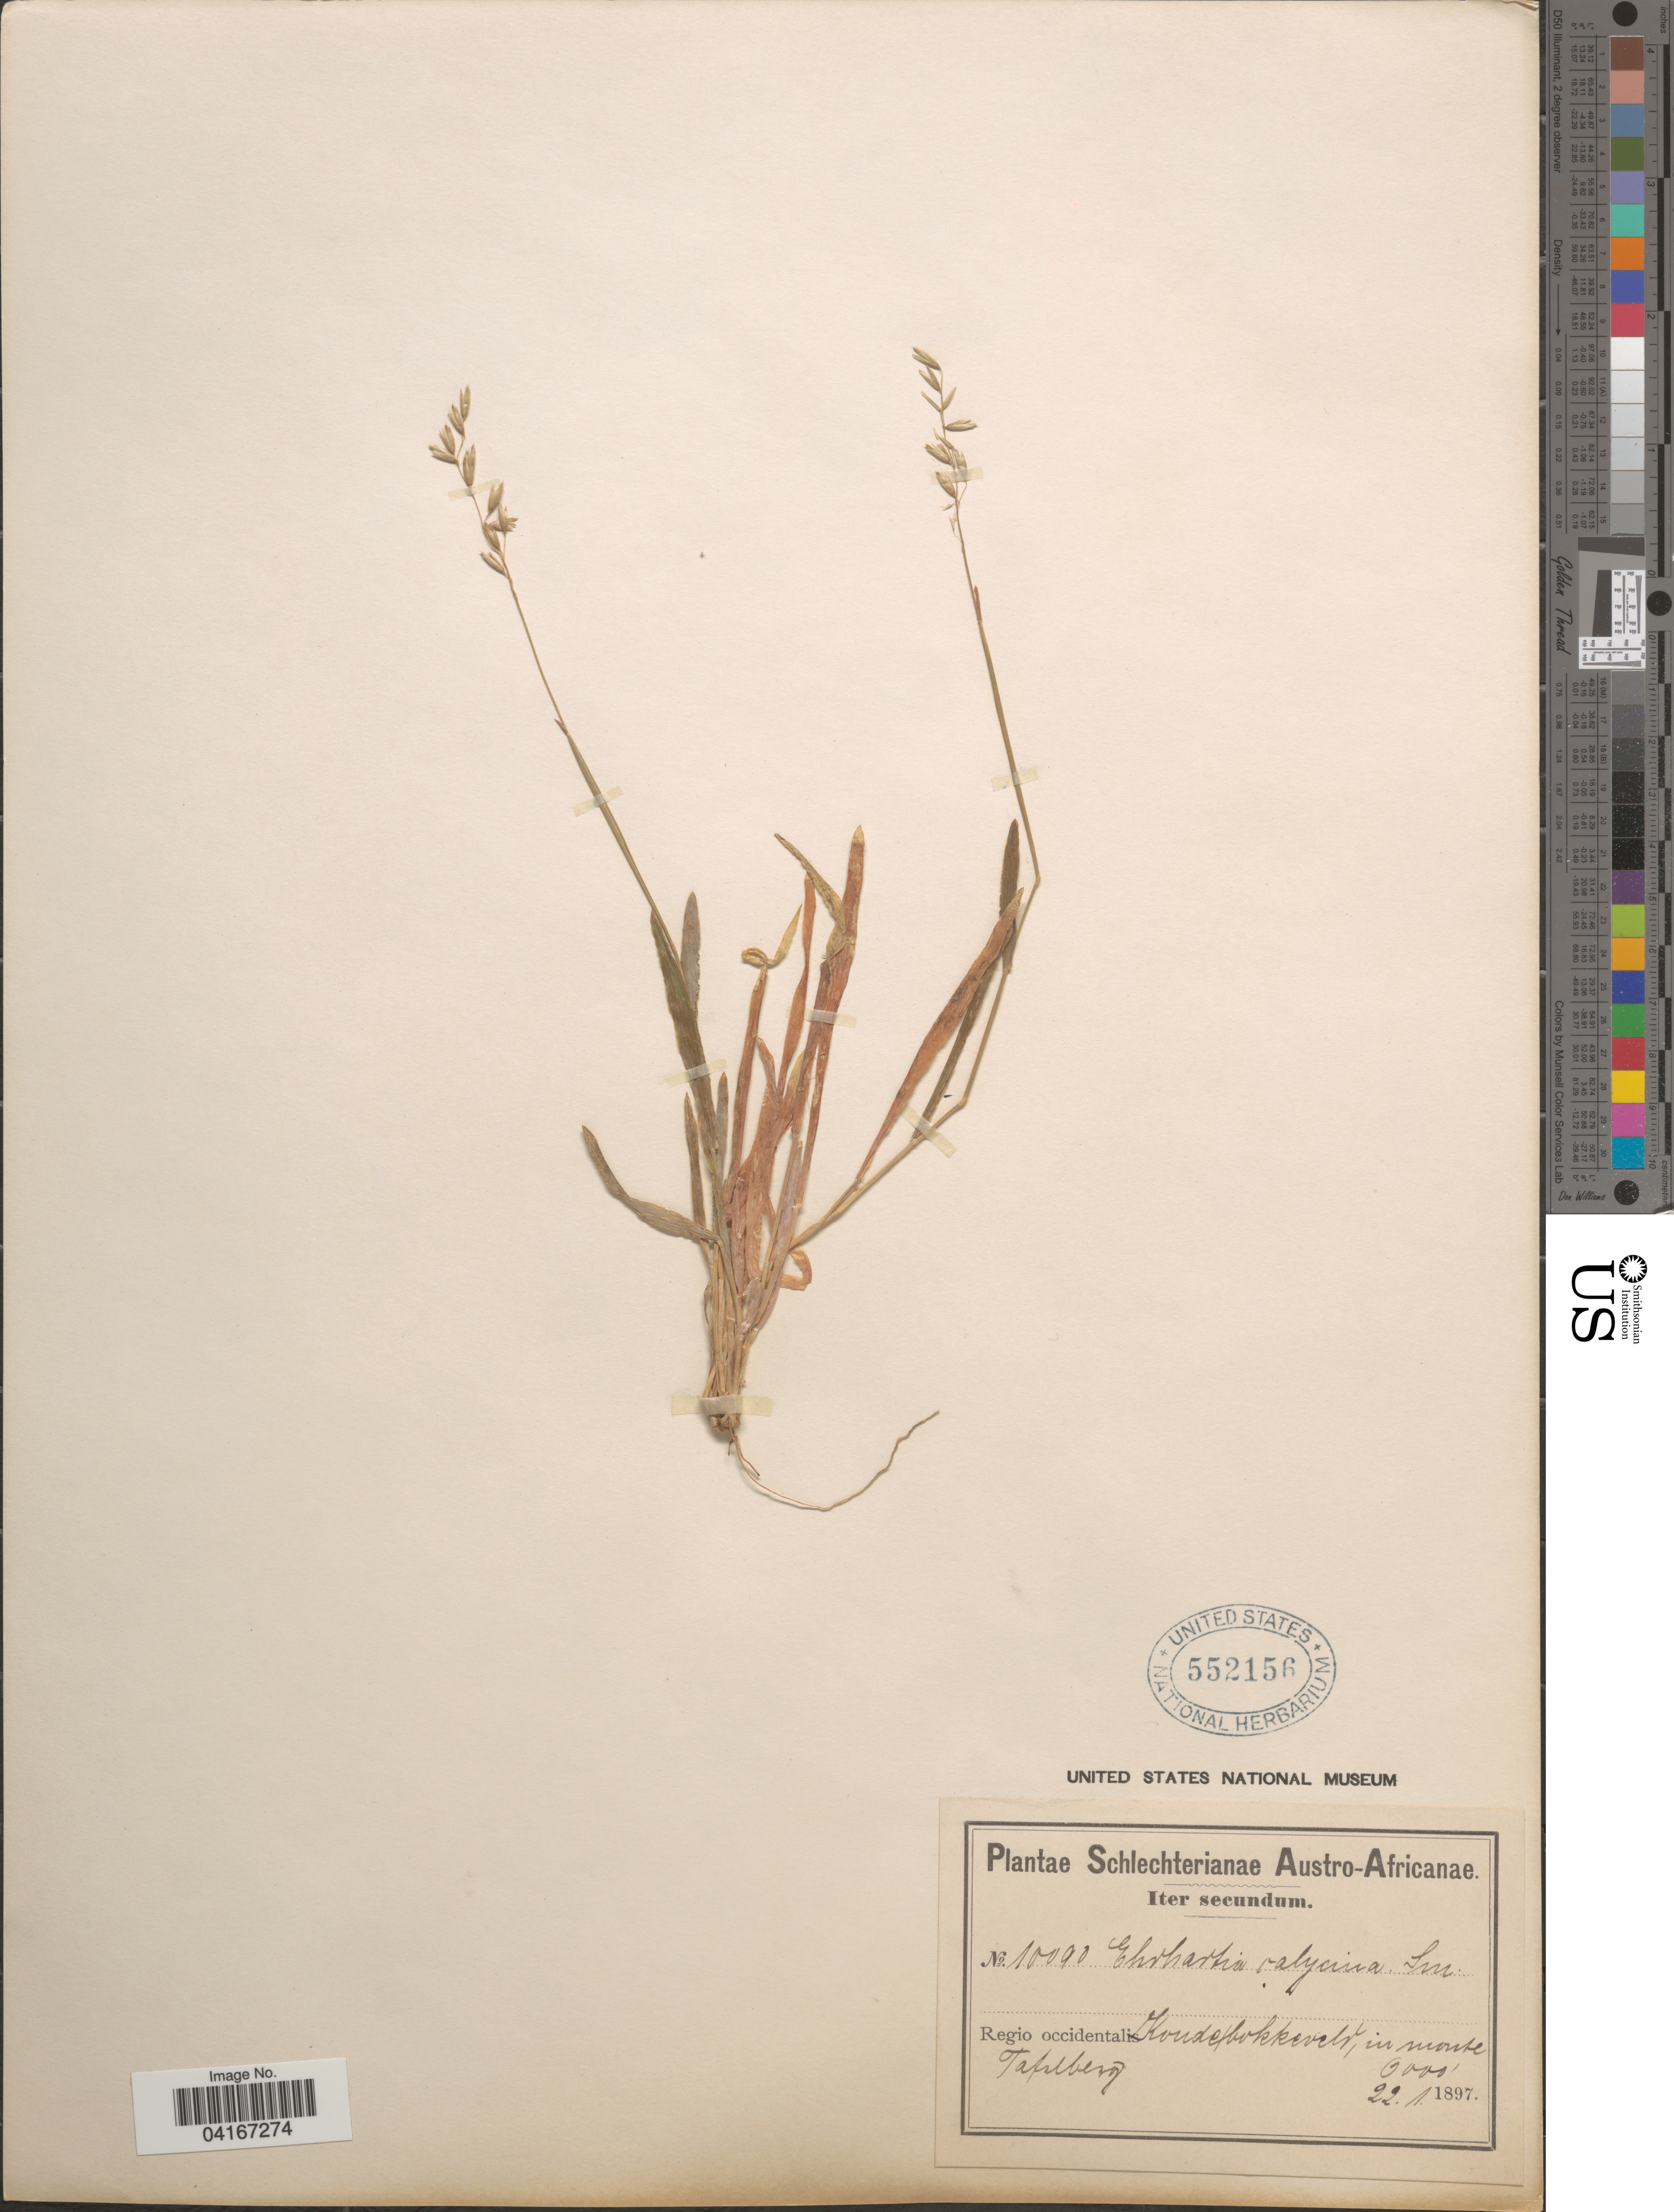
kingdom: Plantae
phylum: Tracheophyta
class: Liliopsida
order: Poales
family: Poaceae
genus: Ehrharta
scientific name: Ehrharta calycina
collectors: Schlechter, --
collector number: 10090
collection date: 1897-01-22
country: South Africa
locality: Austro-Africanae. Iter secundum. Regio occidentalis Koudebokkeveld, in monte Tafelberg.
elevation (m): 1829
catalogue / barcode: US 552156